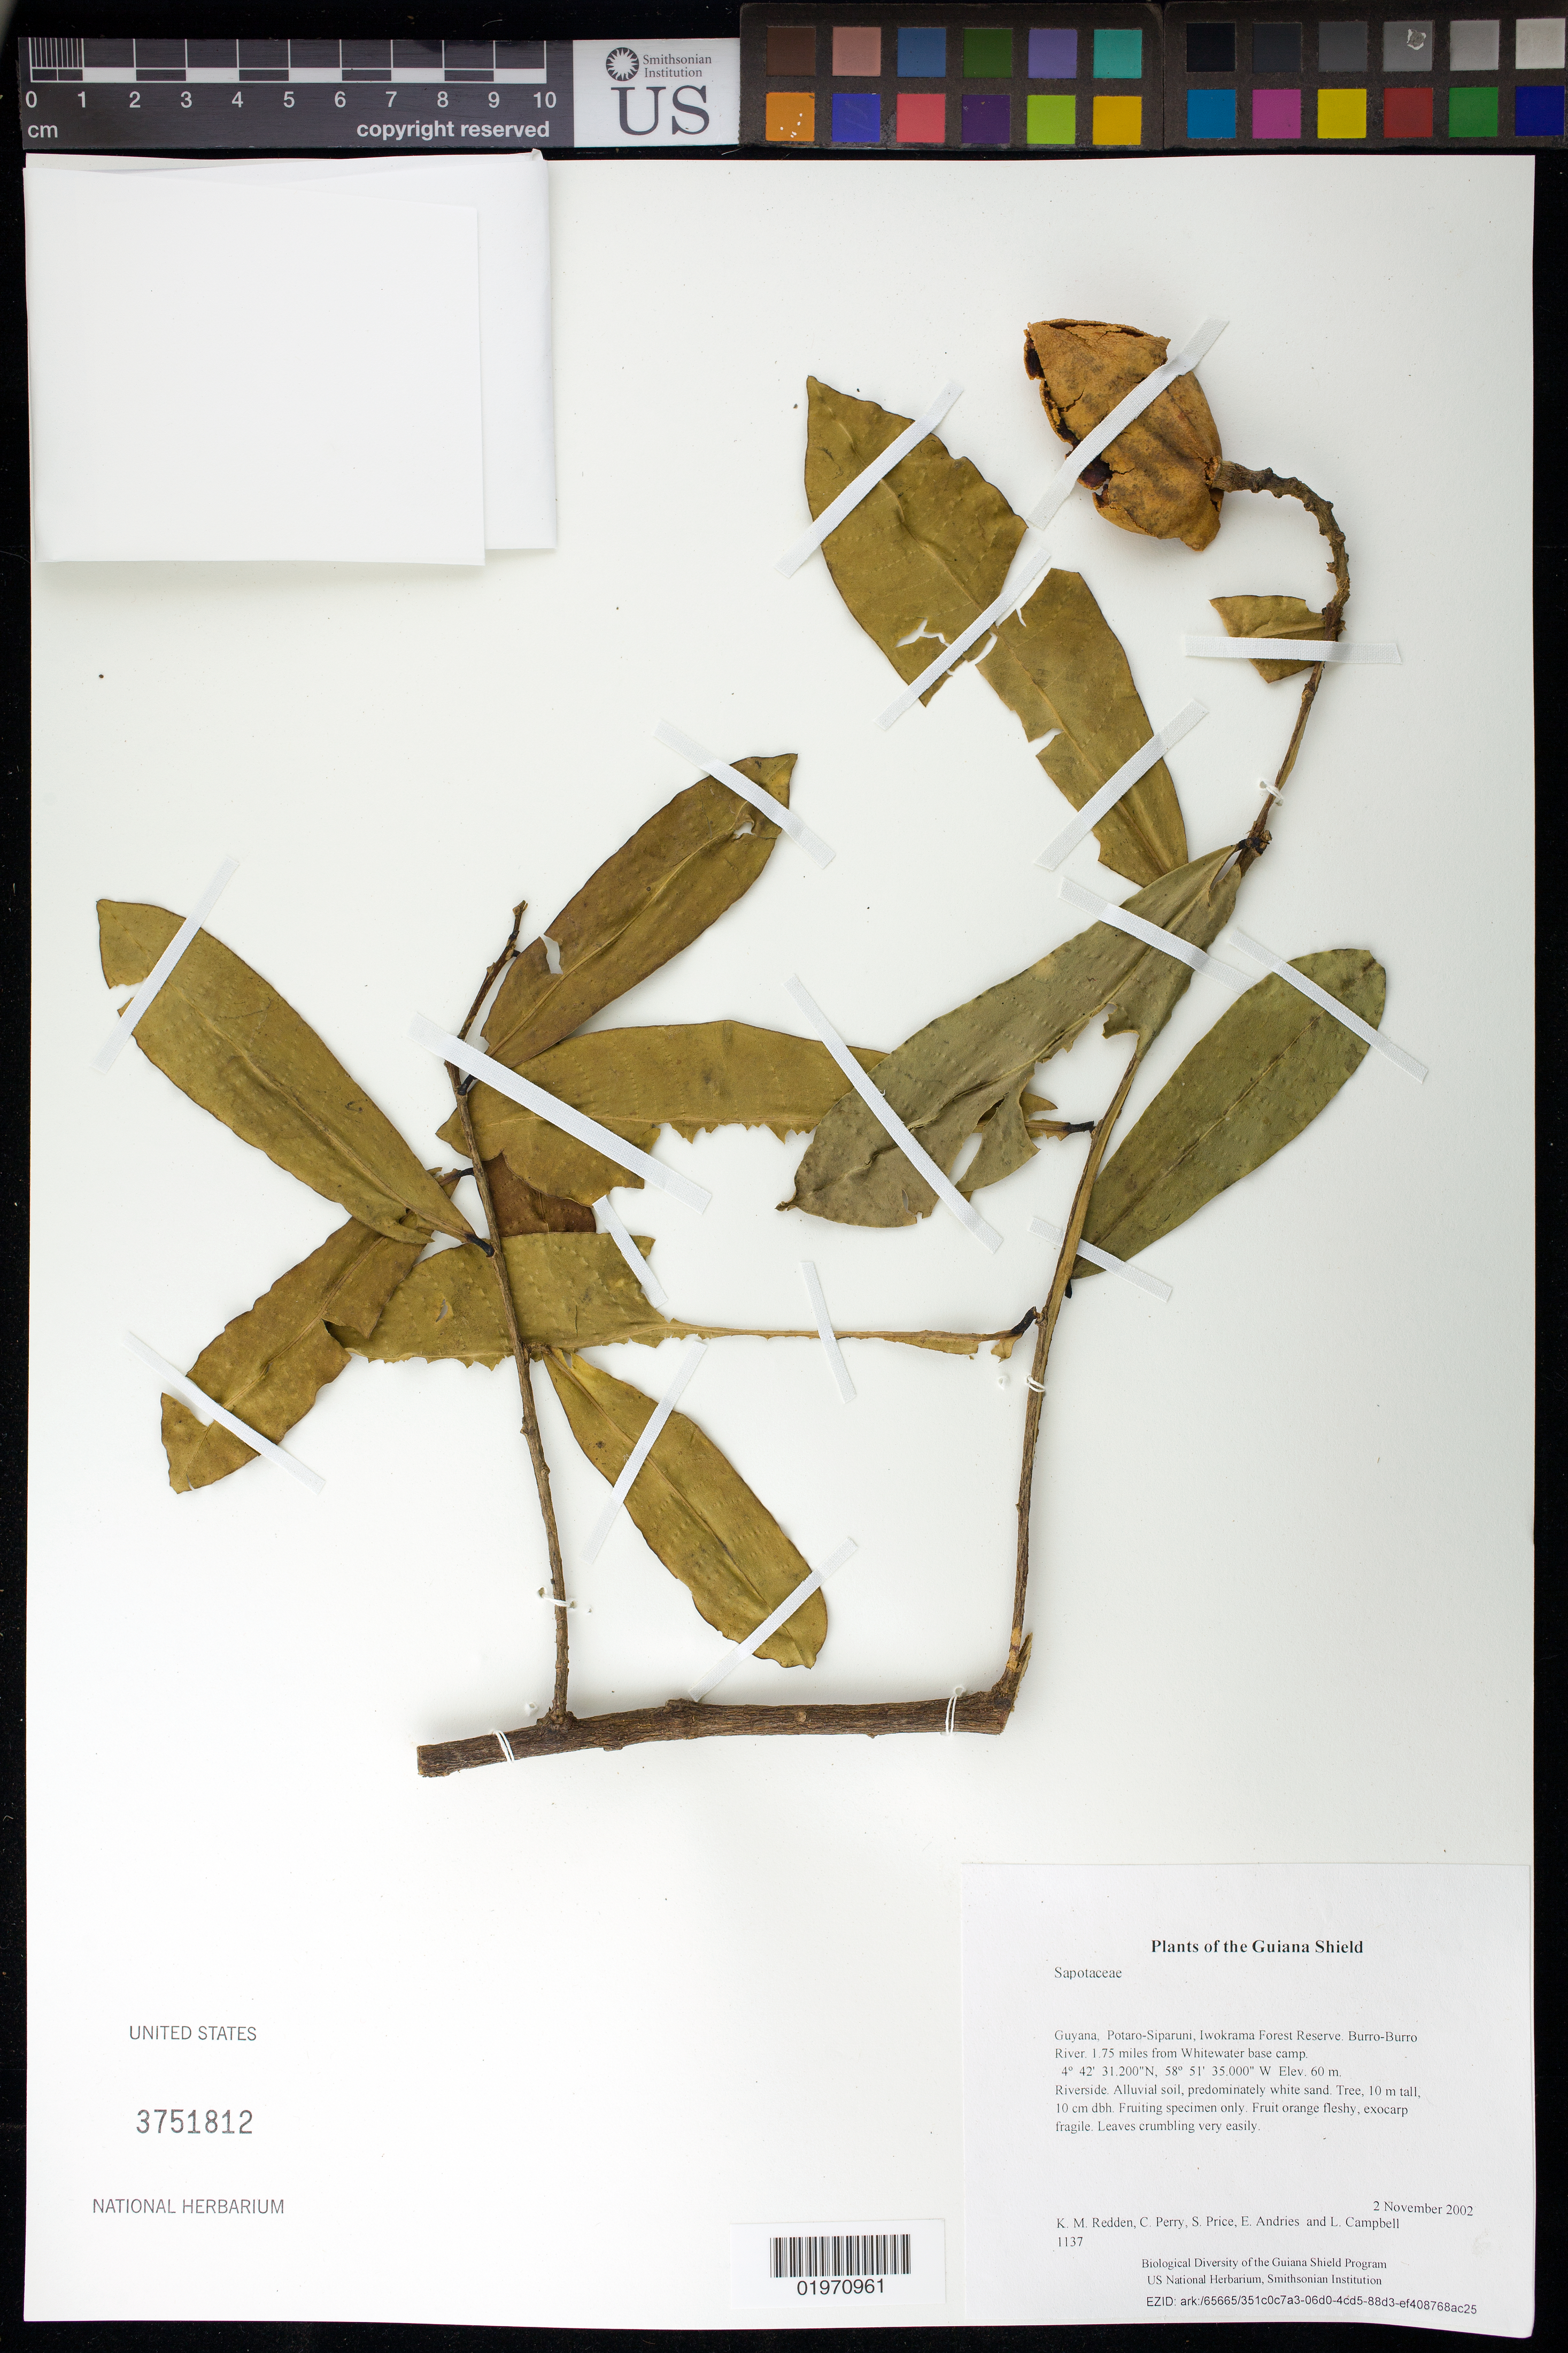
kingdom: Plantae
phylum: Tracheophyta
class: Magnoliopsida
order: Ericales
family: Sapotaceae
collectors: K. M. Redden, C. Perry, S. Price, E. Andries & L. Campbell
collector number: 1137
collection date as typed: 2 November 2002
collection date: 2002-11-02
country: Guyana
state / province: Potaro-Siparuni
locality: Iwokrama Forest Reserve. Burro-Burro River. 1.75 miles from Whitewater base camp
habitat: Riverside. Alluvial soil, predominately white sand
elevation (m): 60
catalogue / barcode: US 3751812